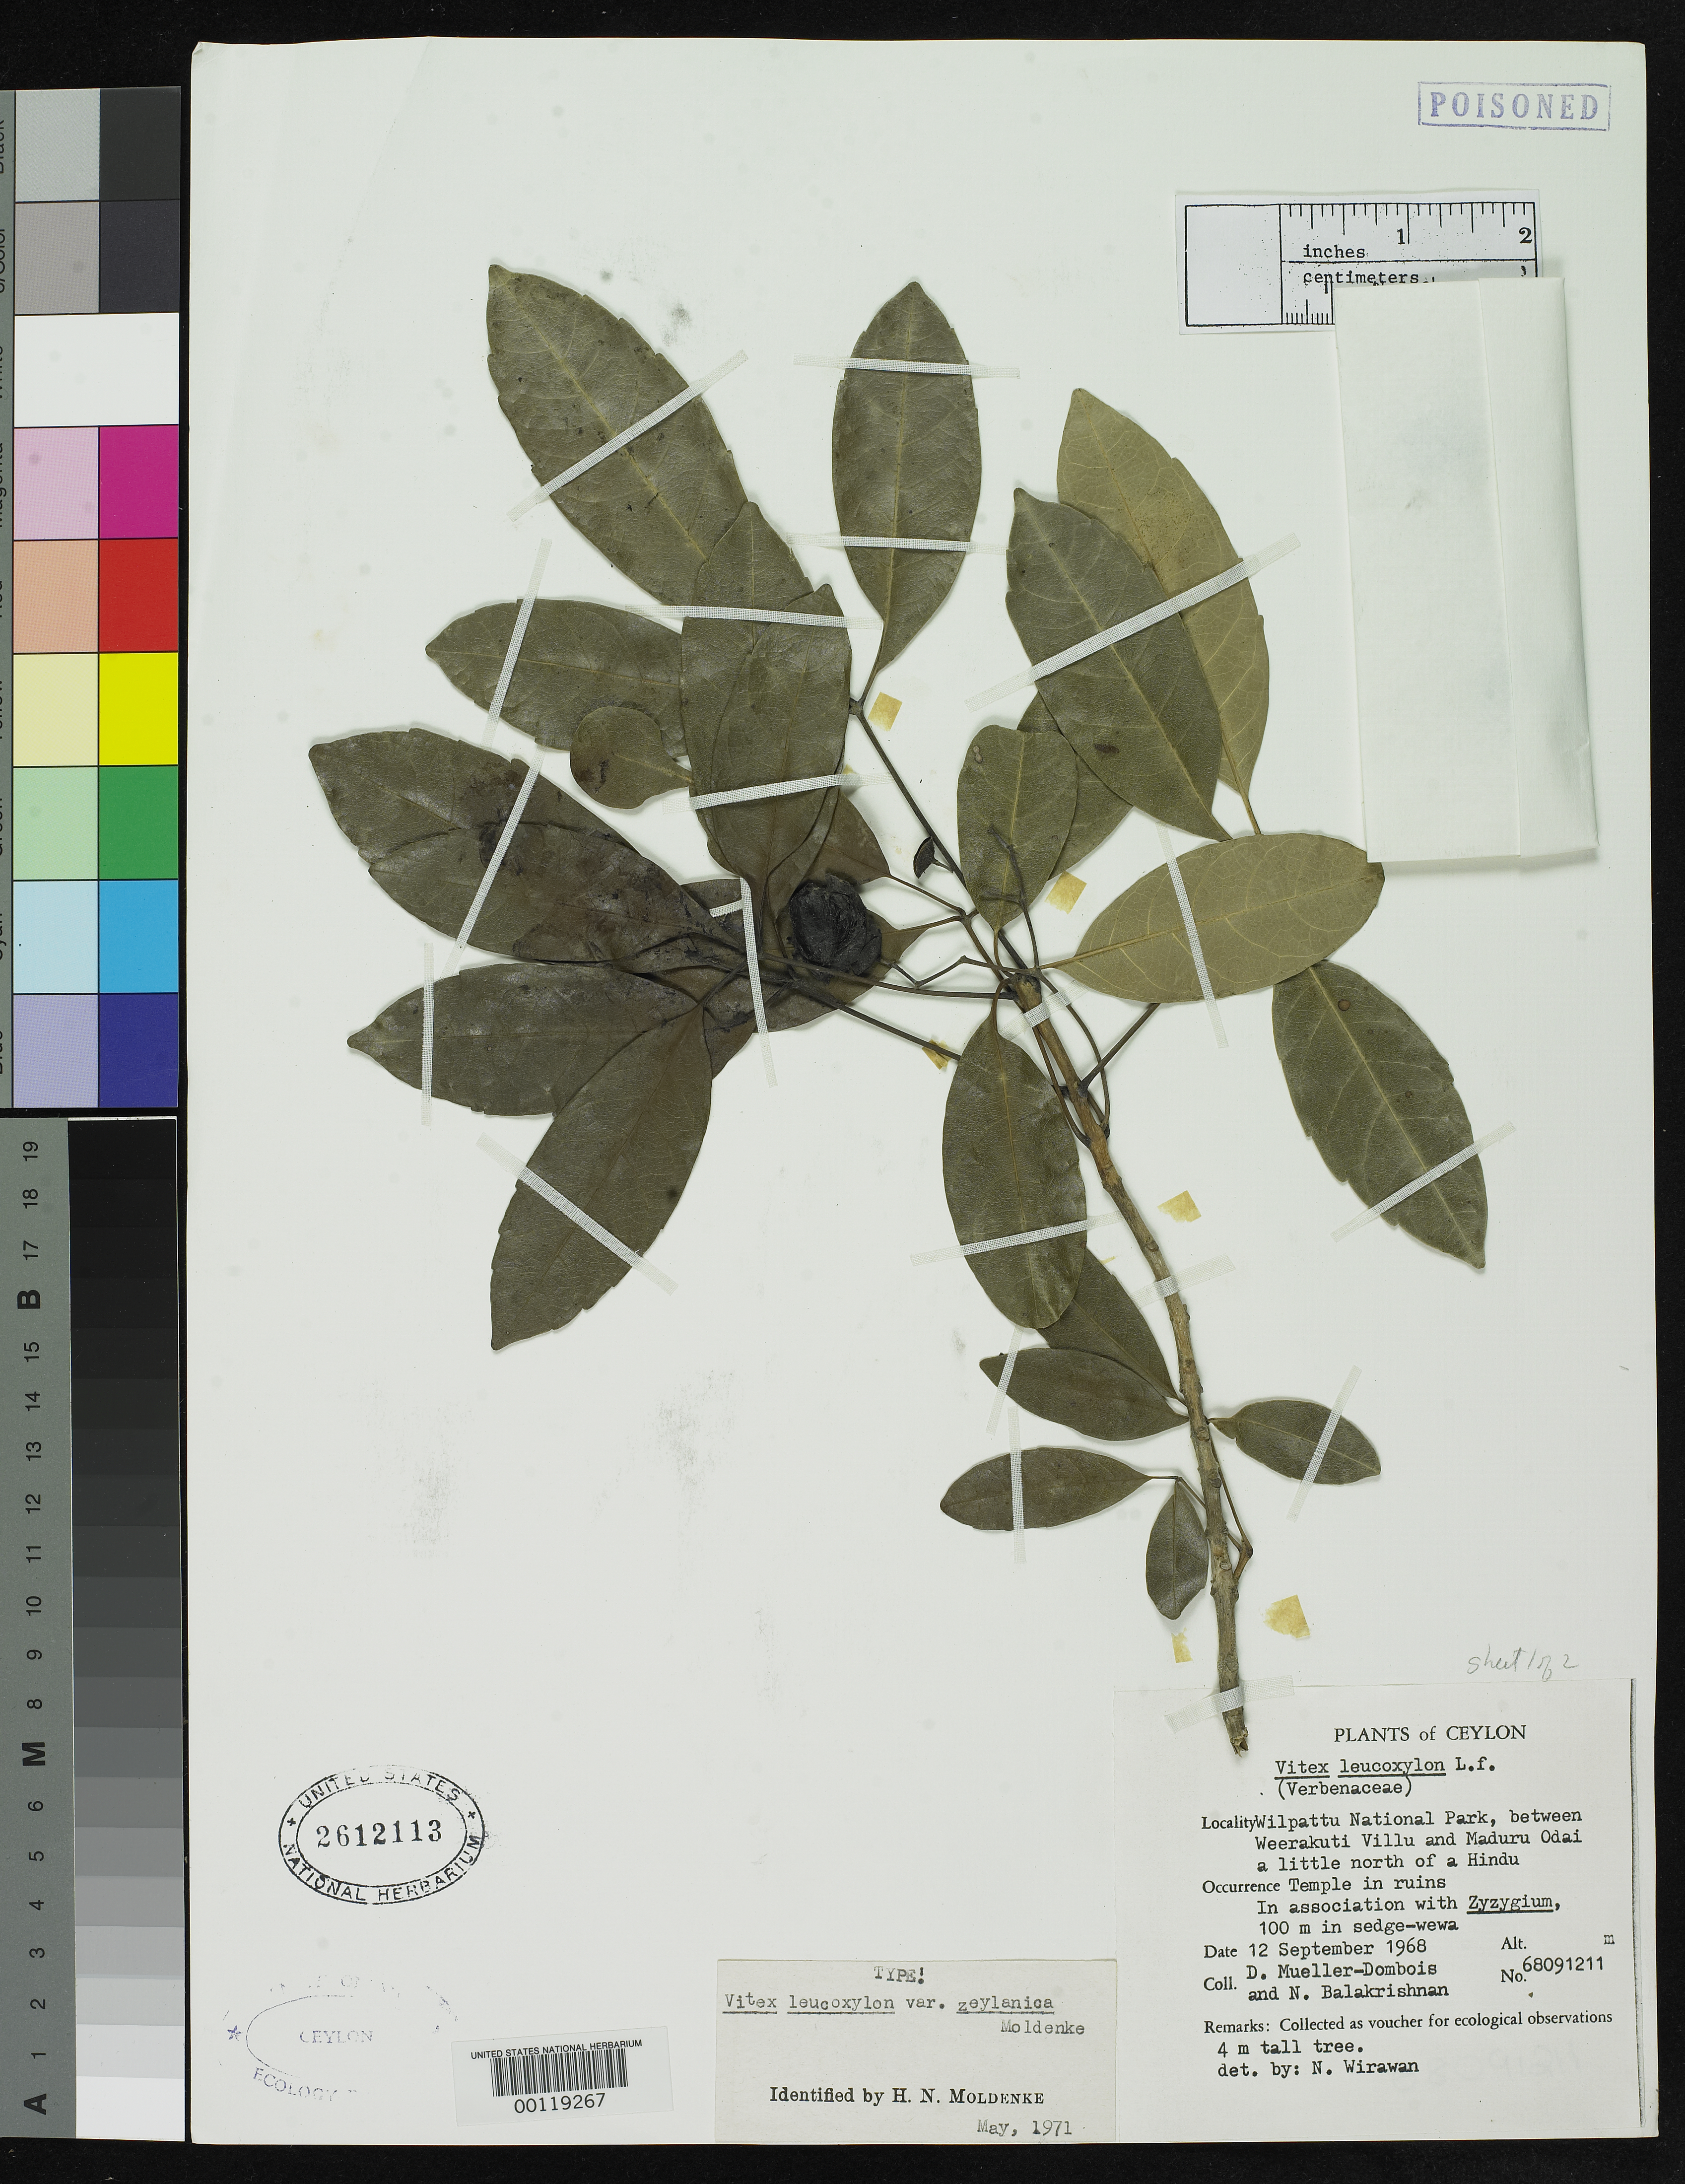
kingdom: Plantae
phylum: Tracheophyta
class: Magnoliopsida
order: Lamiales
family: Lamiaceae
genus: Vitex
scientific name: Vitex leucoxylon var. zeylanica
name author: Moldenke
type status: Holotype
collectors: D. Mueller-Dombois & N. Balakrishnan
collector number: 68091211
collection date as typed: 12 Sep 1968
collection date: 1968-09-12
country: Sri Lanka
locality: Wilpattu National Park between Weerakuti villu and Maduru odai.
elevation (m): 100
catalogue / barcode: US 2612113